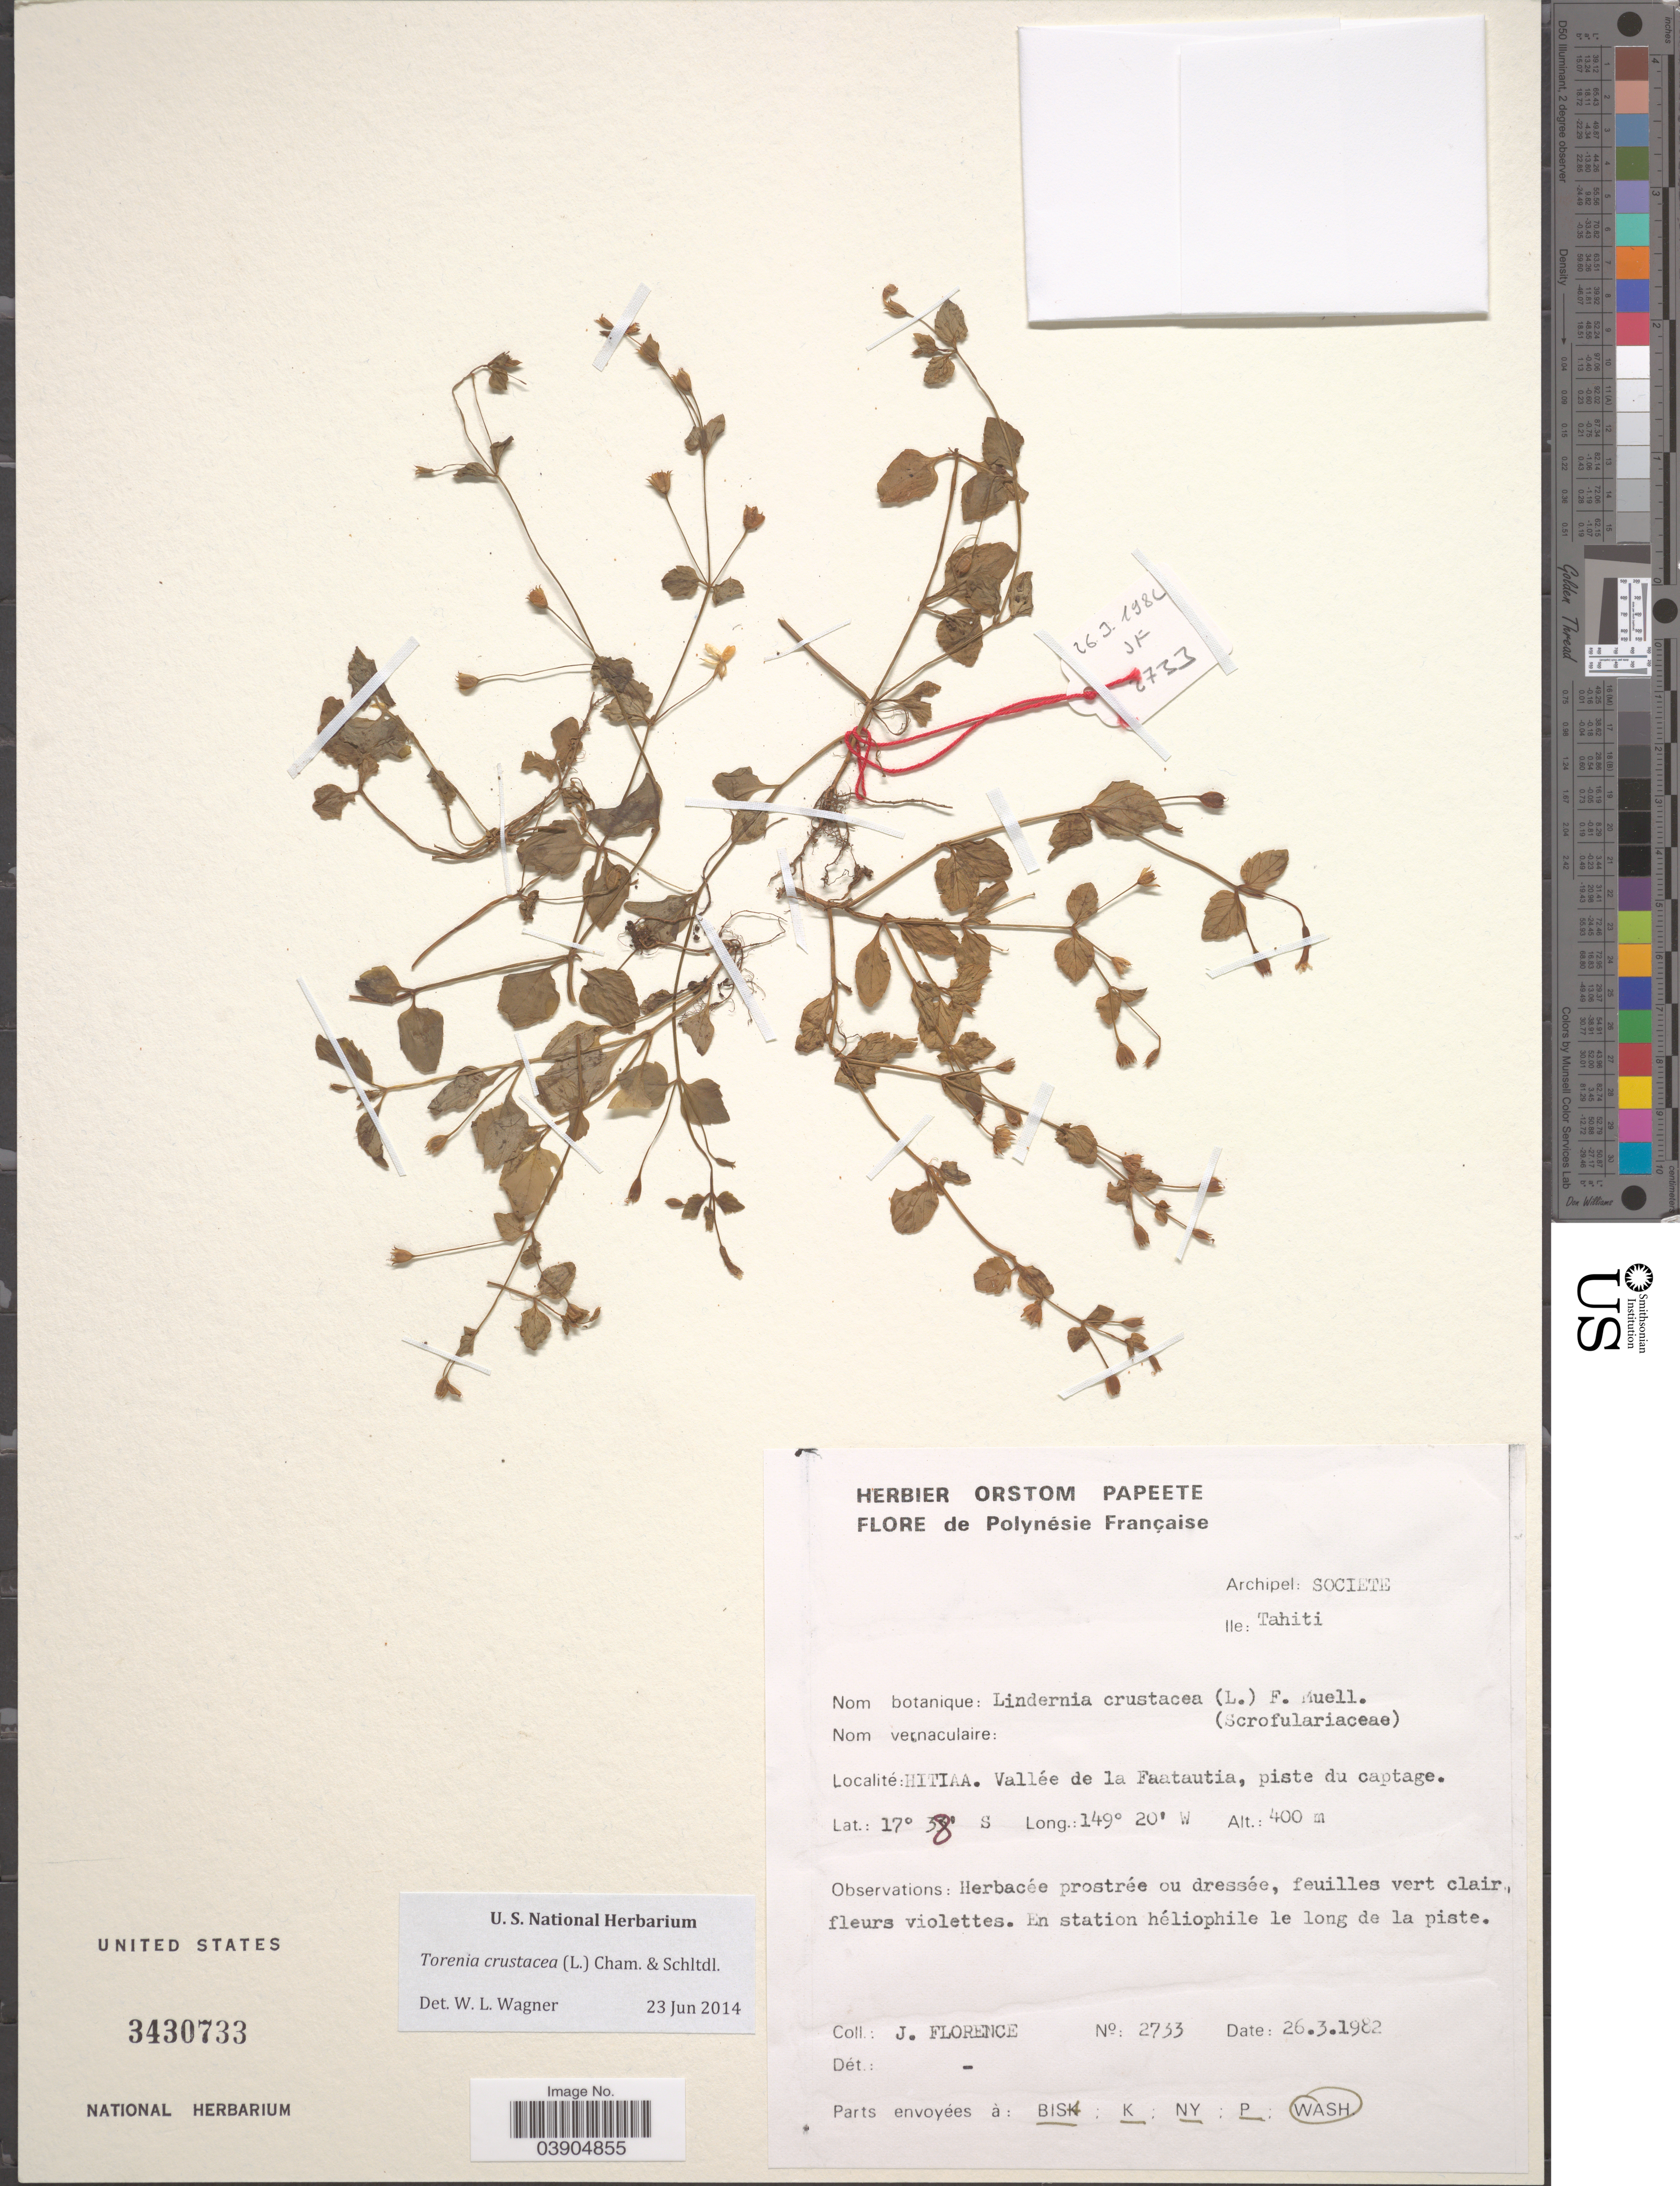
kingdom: Plantae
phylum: Tracheophyta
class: Magnoliopsida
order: Lamiales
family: Linderniaceae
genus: Lindernia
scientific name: Lindernia crustacea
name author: (L.) F. Muell.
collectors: J. Florence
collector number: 2733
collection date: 1982-03-26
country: French Polynesia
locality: Polynésie Française. Archipel: Societe. Ile: Tahiti. Hitiaa. Vallée de la Faatautia, piste du captage.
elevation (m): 400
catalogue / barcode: US 3430733